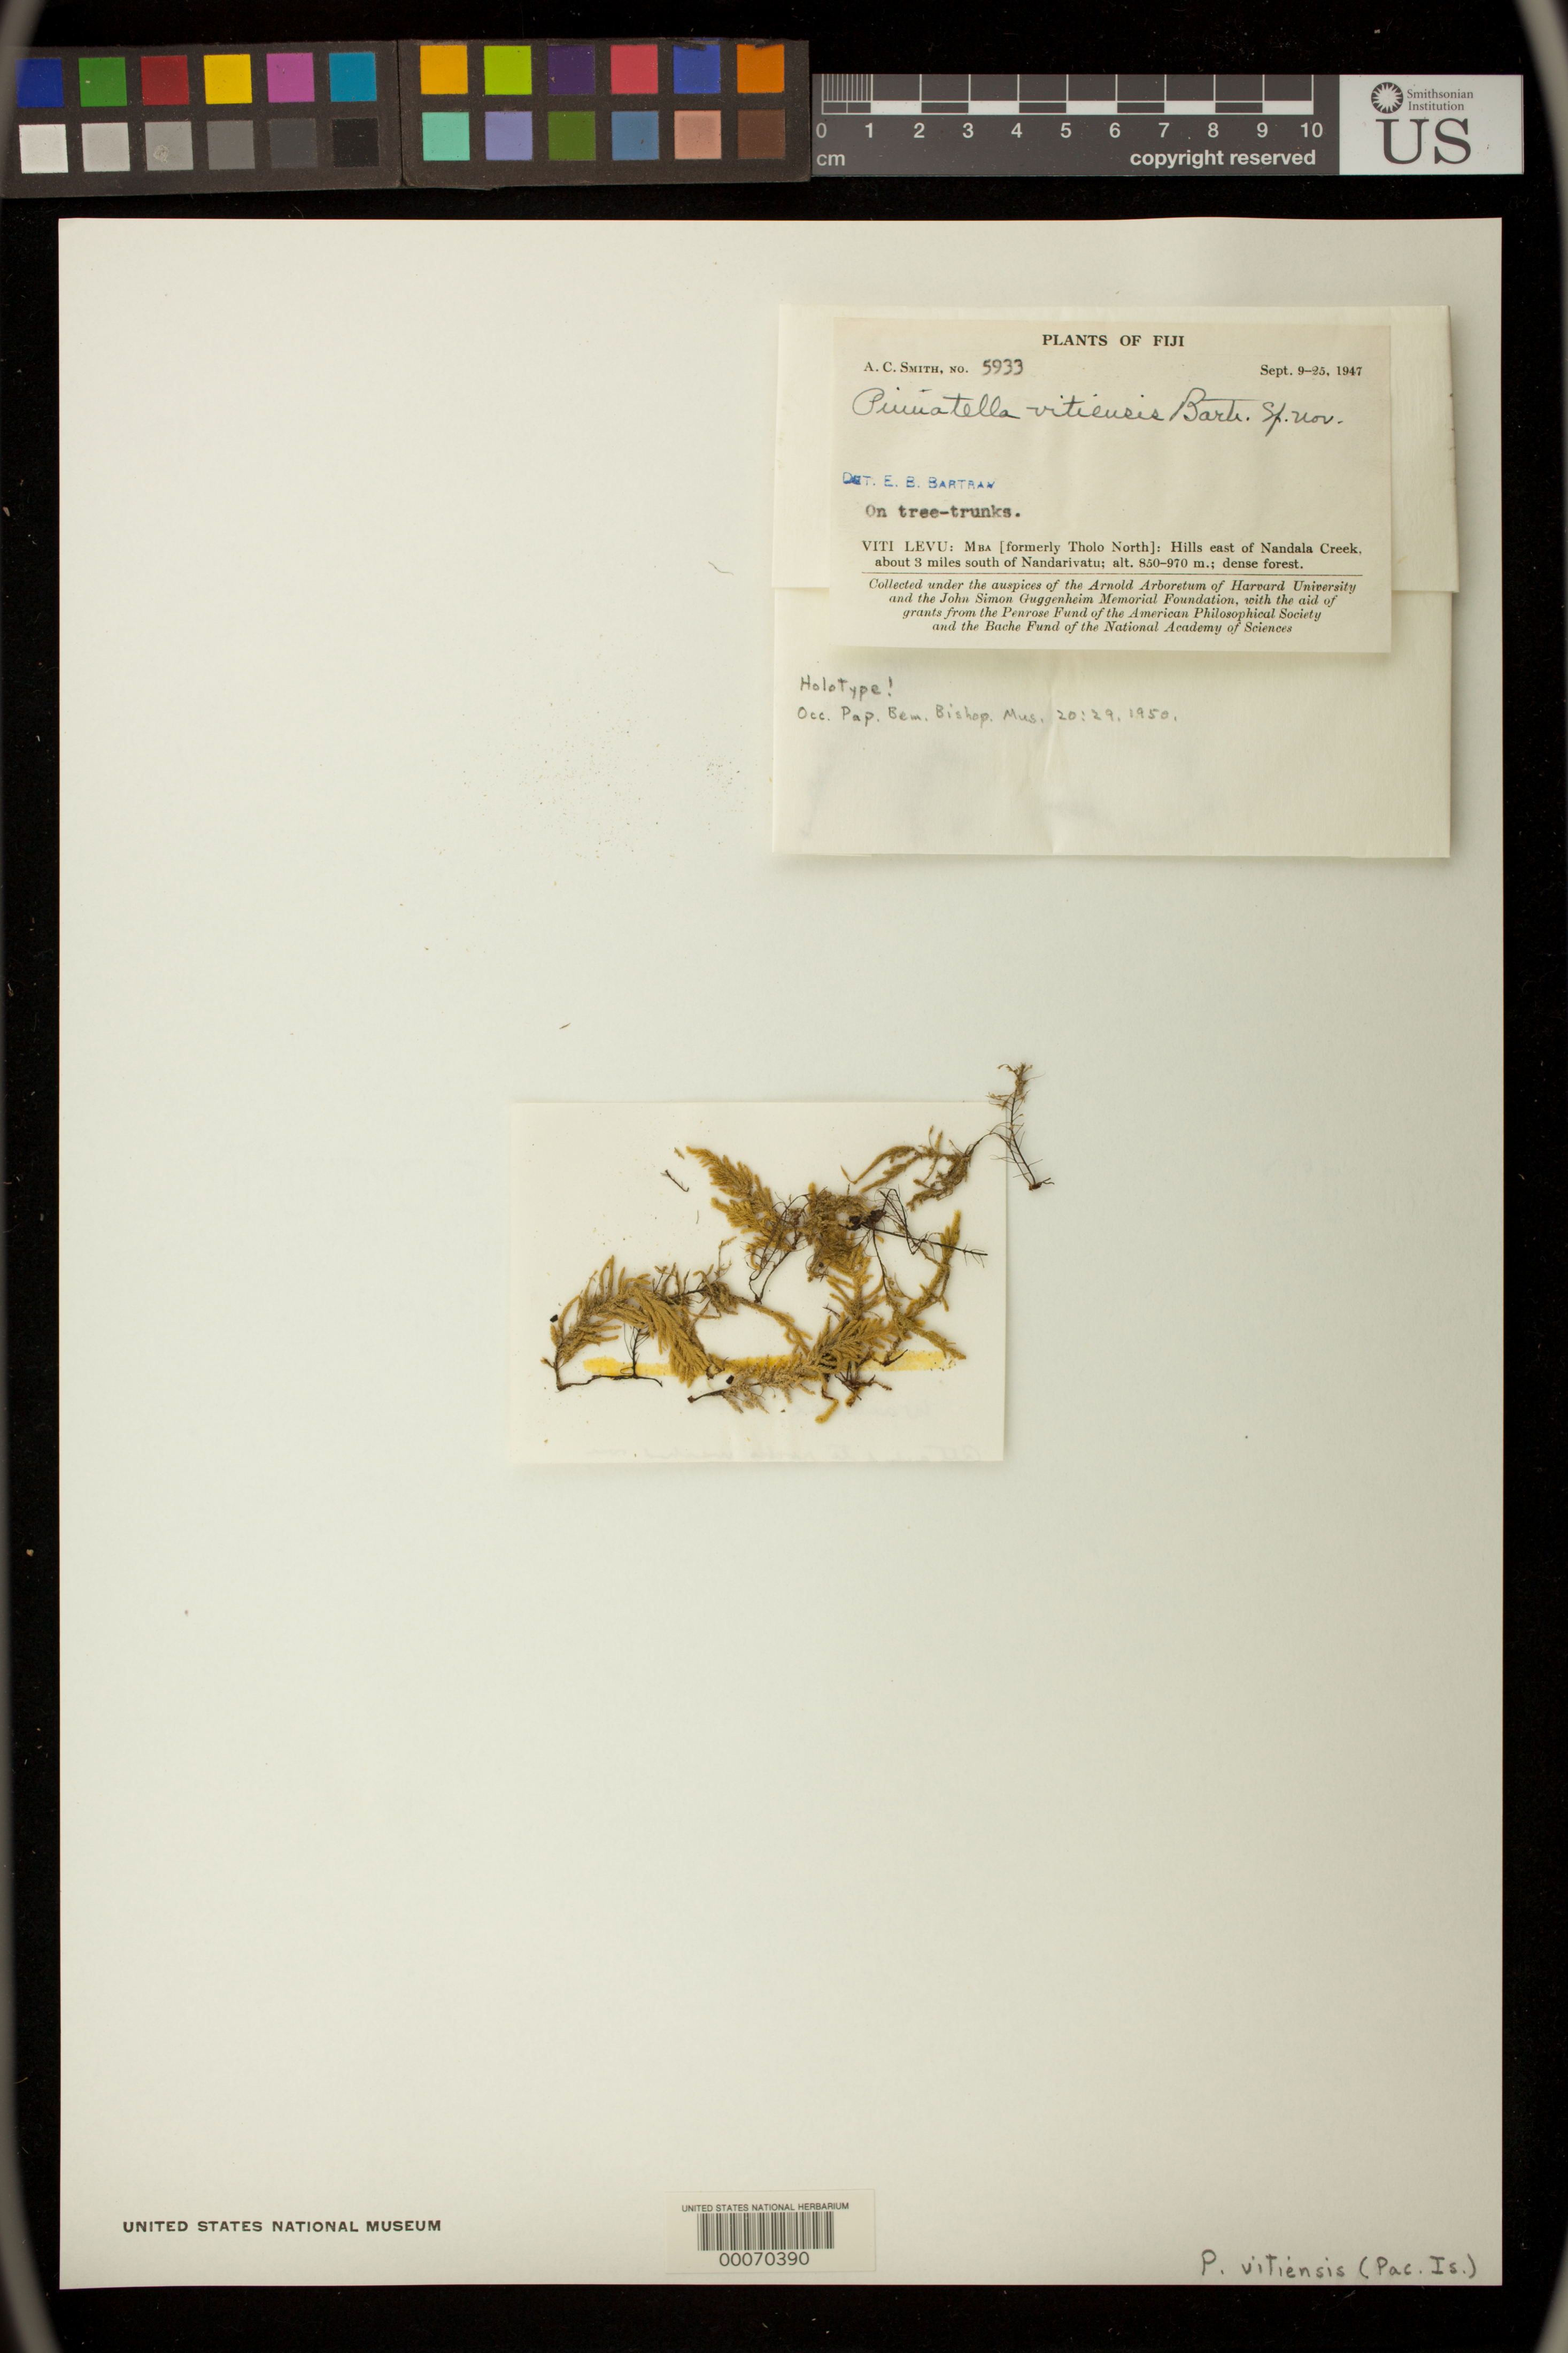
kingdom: Plantae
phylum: Bryophyta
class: Bryopsida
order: Hypnales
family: Neckeraceae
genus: Pinnatella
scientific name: Pinnatella vitiensis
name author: E.B. Bartram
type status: Holotype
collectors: A. C. Smith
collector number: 5933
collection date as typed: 09 Sep 1947 to 25 Sep 1947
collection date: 1947-09-09/1947-09-25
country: Fiji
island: Viti Levu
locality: Hills east of Nandala Creek, 3 mi S of Nandorivatu. [Viti Levu Is.]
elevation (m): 850